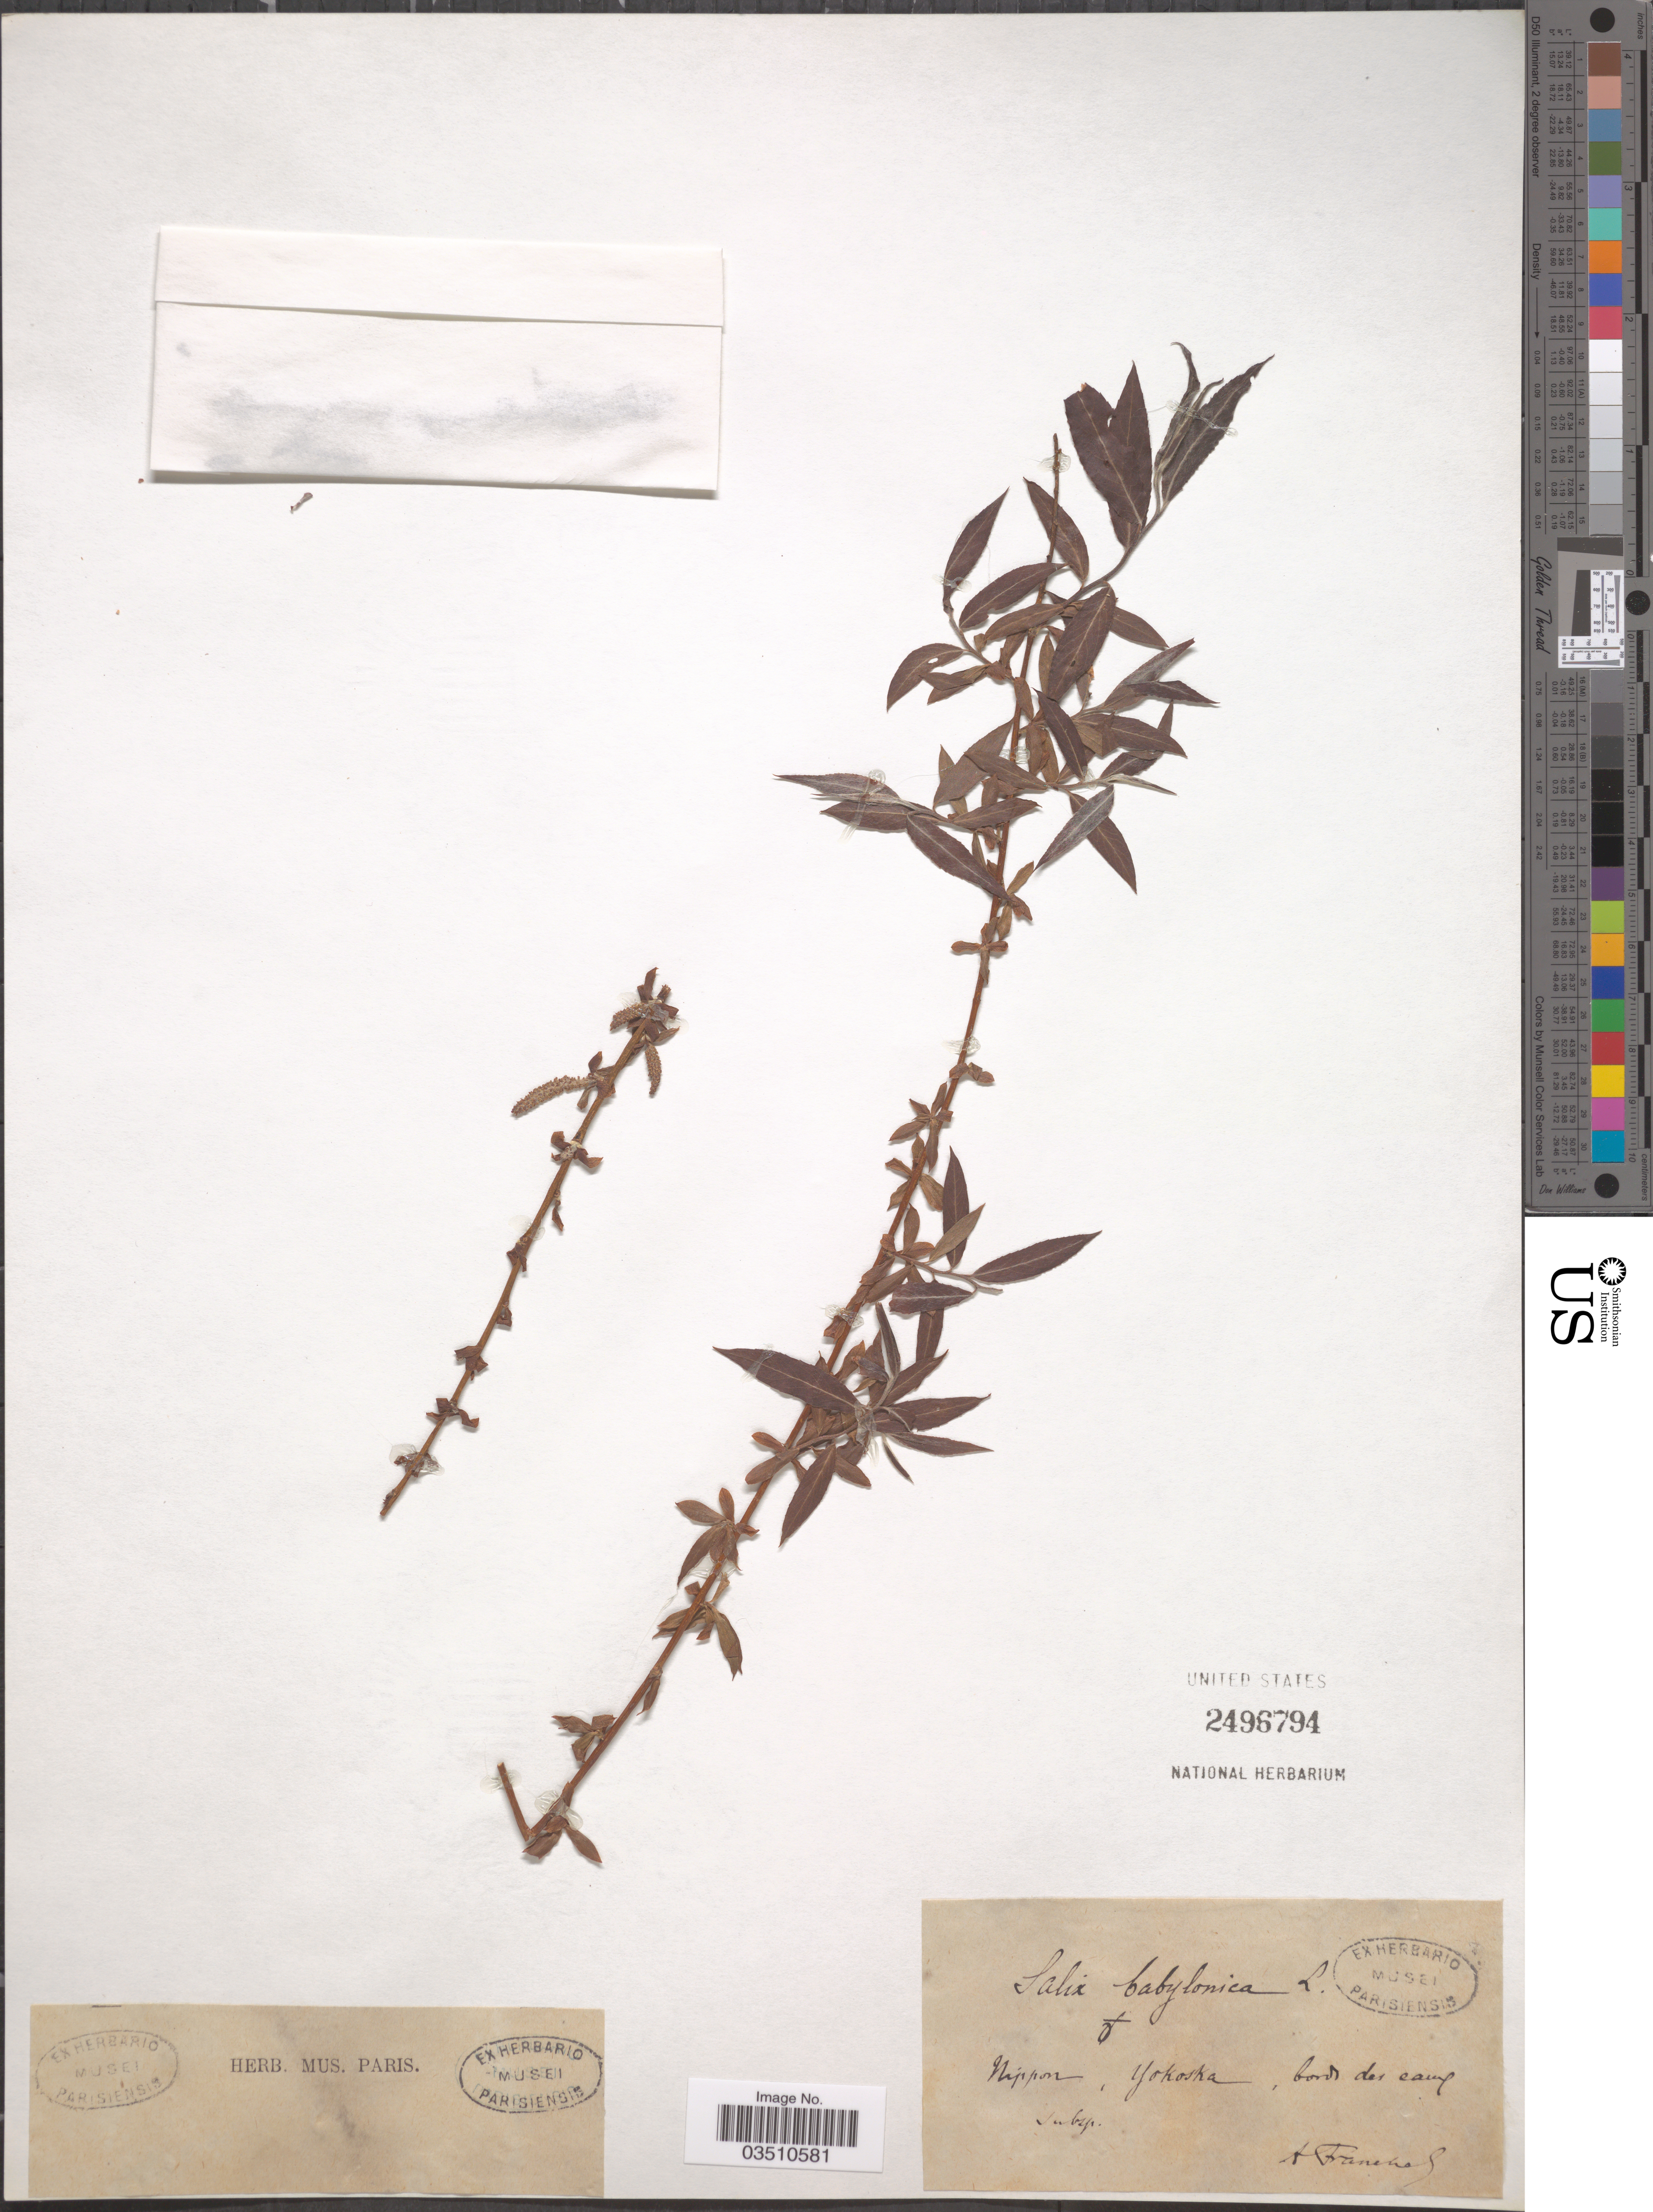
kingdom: Plantae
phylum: Tracheophyta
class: Magnoliopsida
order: Malpighiales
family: Salicaceae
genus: Salix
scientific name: Salix babylonica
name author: L.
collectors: A. Franehet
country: Japan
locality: Nippon, Yokoska.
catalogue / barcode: US 2496794